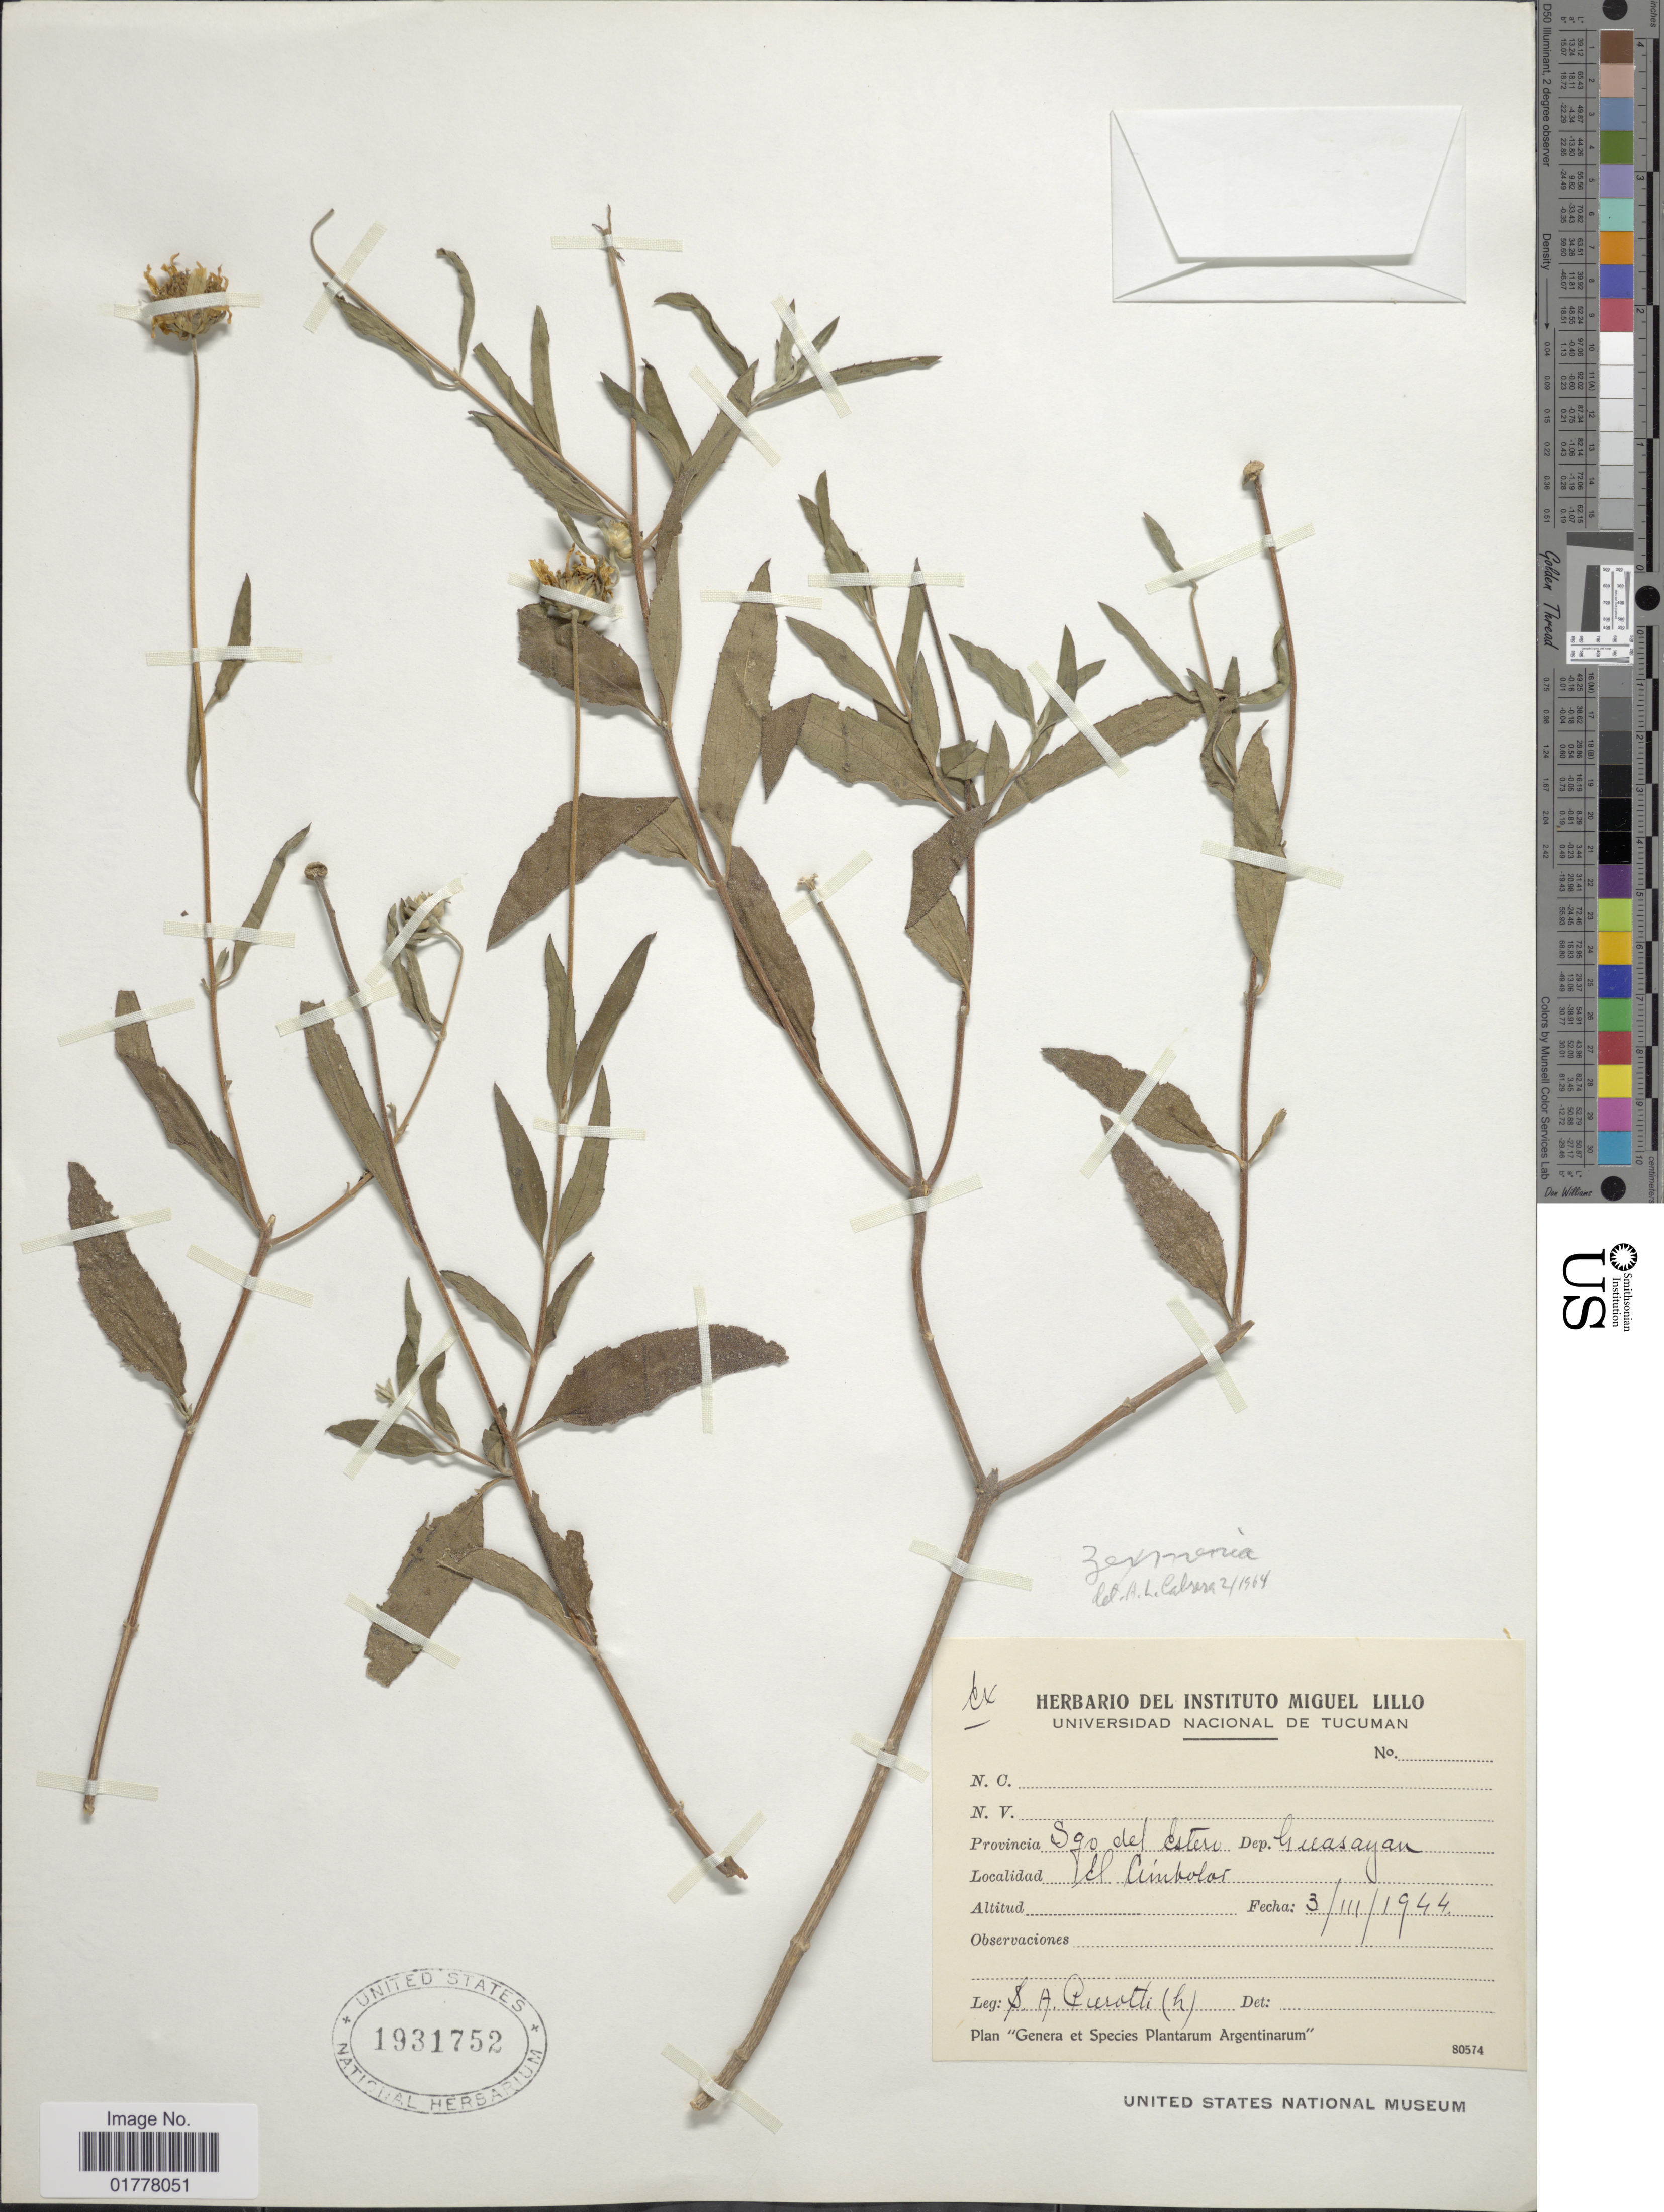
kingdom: Plantae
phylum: Tracheophyta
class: Magnoliopsida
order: Asterales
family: Asteraceae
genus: Angelphytum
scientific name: Angelphytum aspilioides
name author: (Griseb.) H. Rob.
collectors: S. A. Pierotti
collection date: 1944-03-03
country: Argentina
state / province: Santiago del Estero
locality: Provincia Sgo. del Estero. Dep. Guasayan. El Cimbolar.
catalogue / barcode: US 1931752